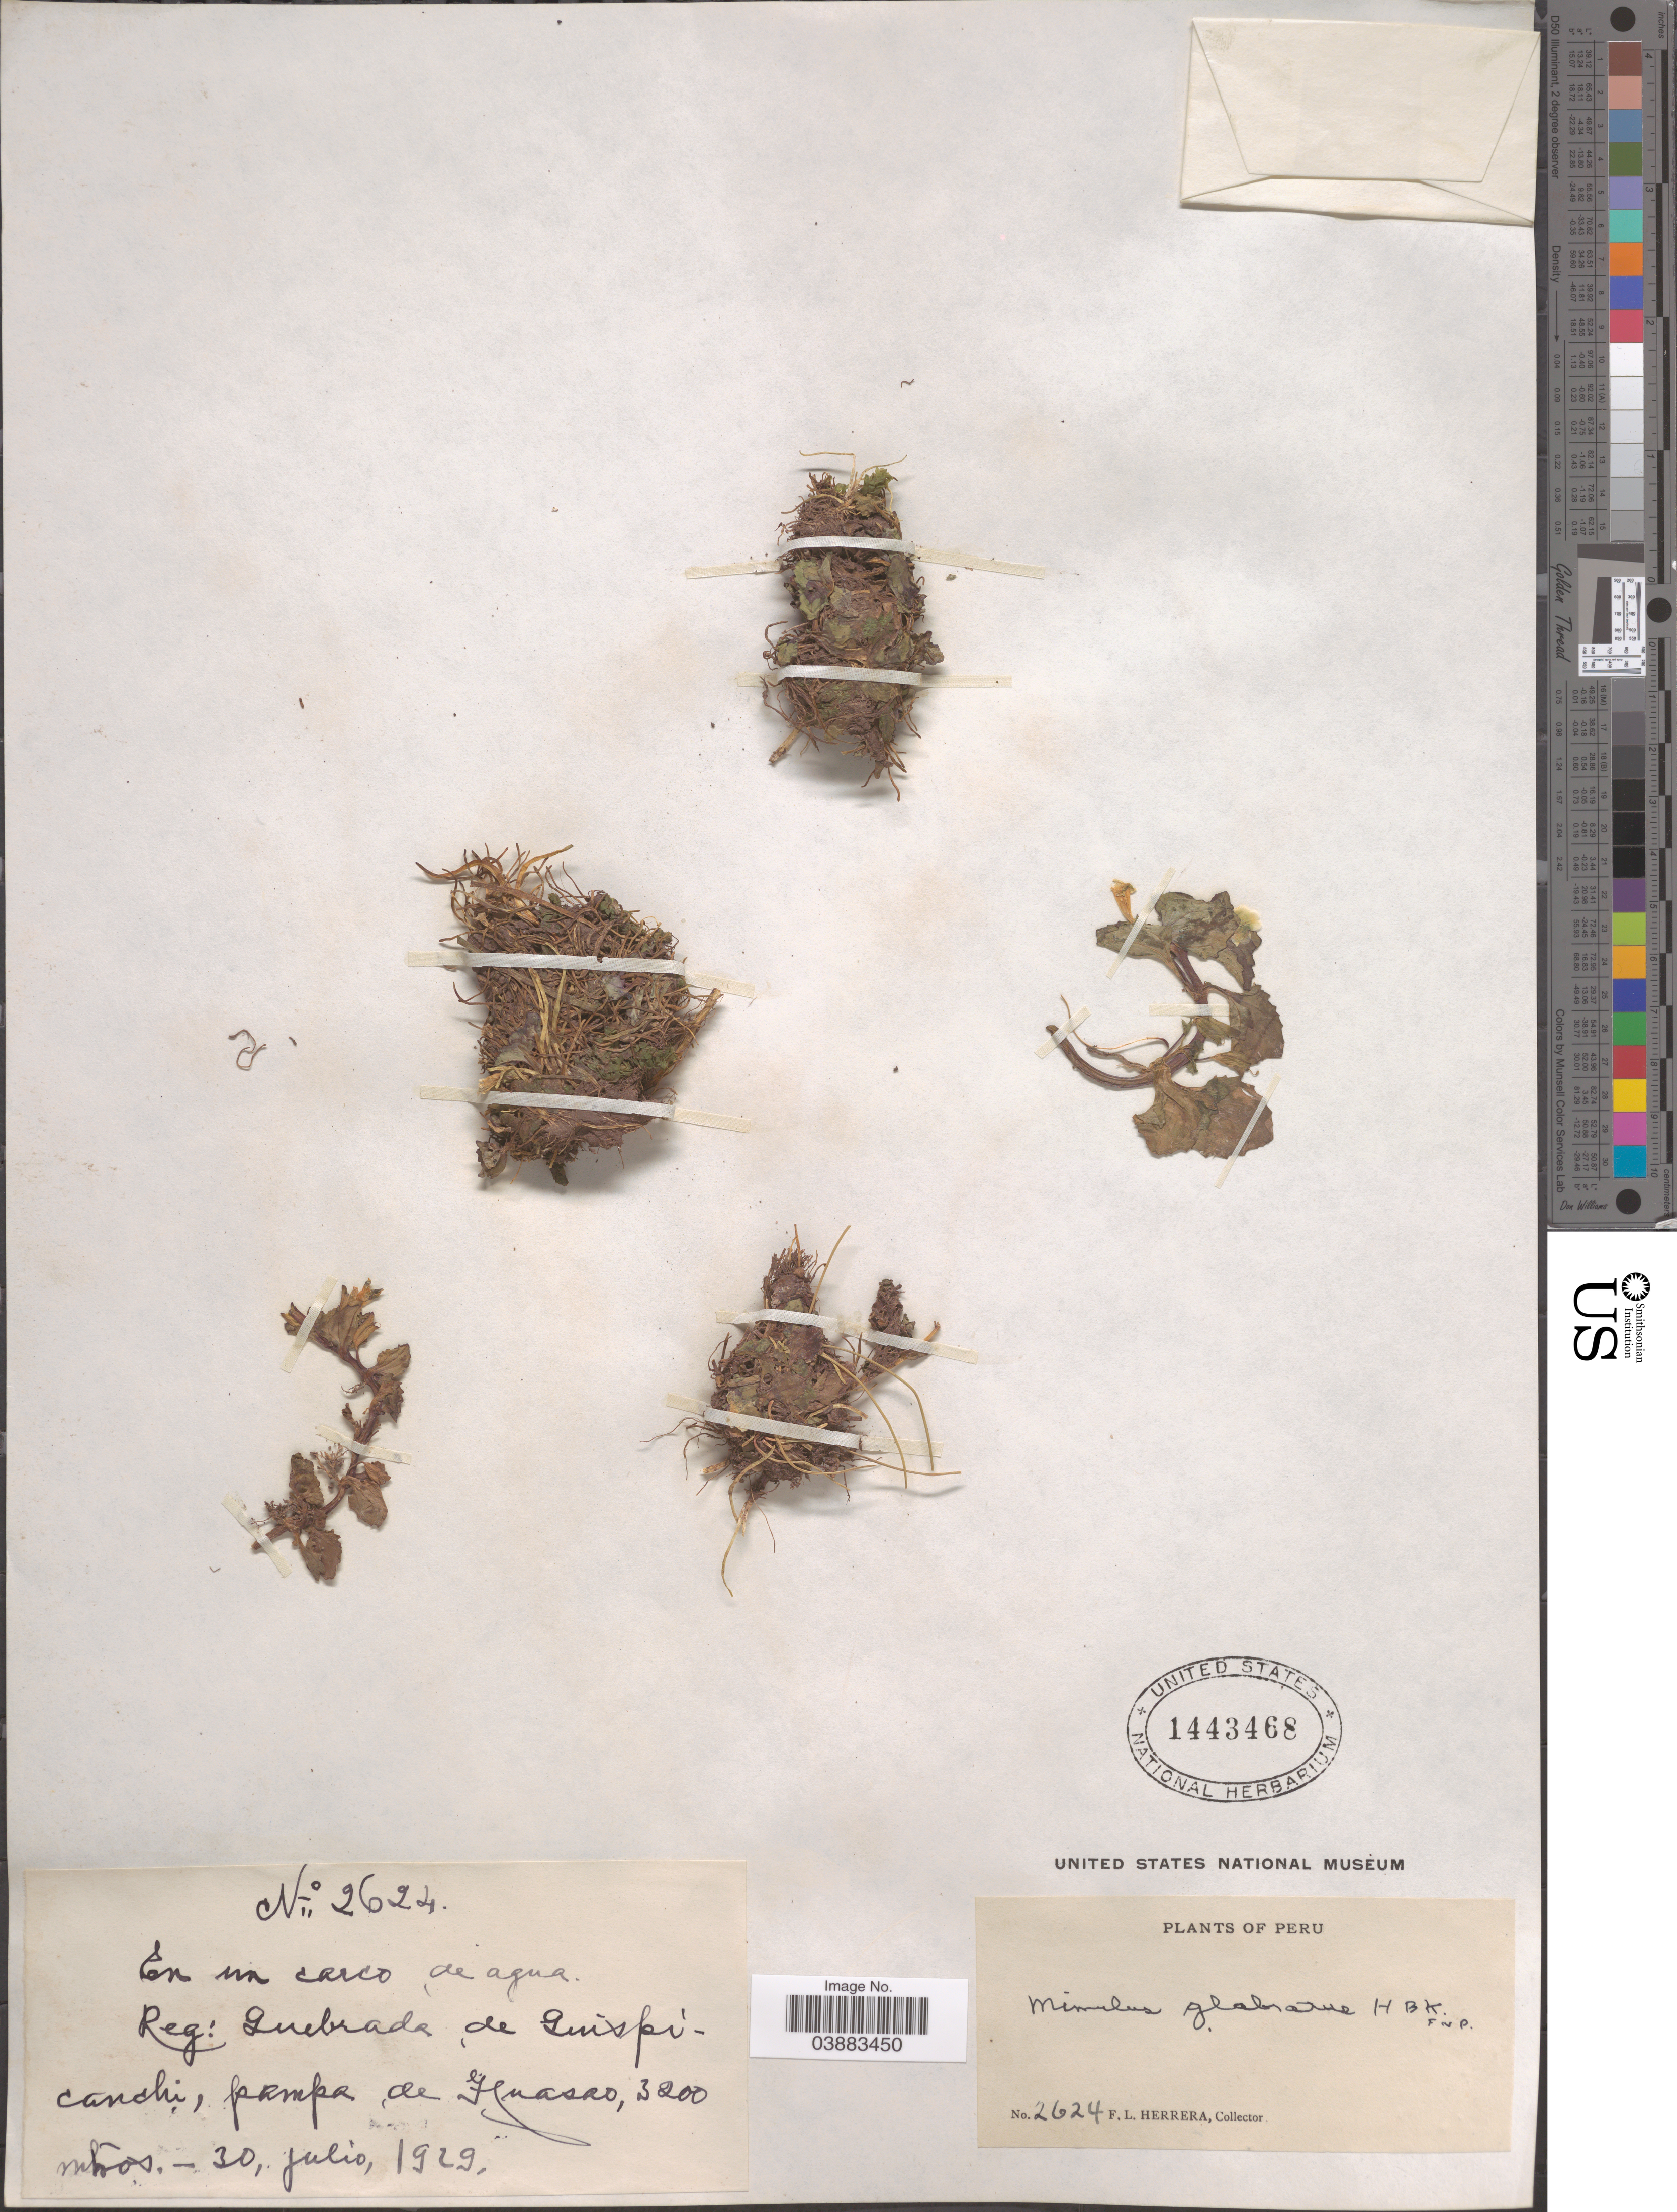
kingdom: Plantae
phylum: Tracheophyta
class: Magnoliopsida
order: Lamiales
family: Phrymaceae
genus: Mimulus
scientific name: Mimulus glabratus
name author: Kunth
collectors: F. L. Herrera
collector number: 2624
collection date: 1929-07-30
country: Peru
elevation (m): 3200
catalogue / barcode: US 1443468